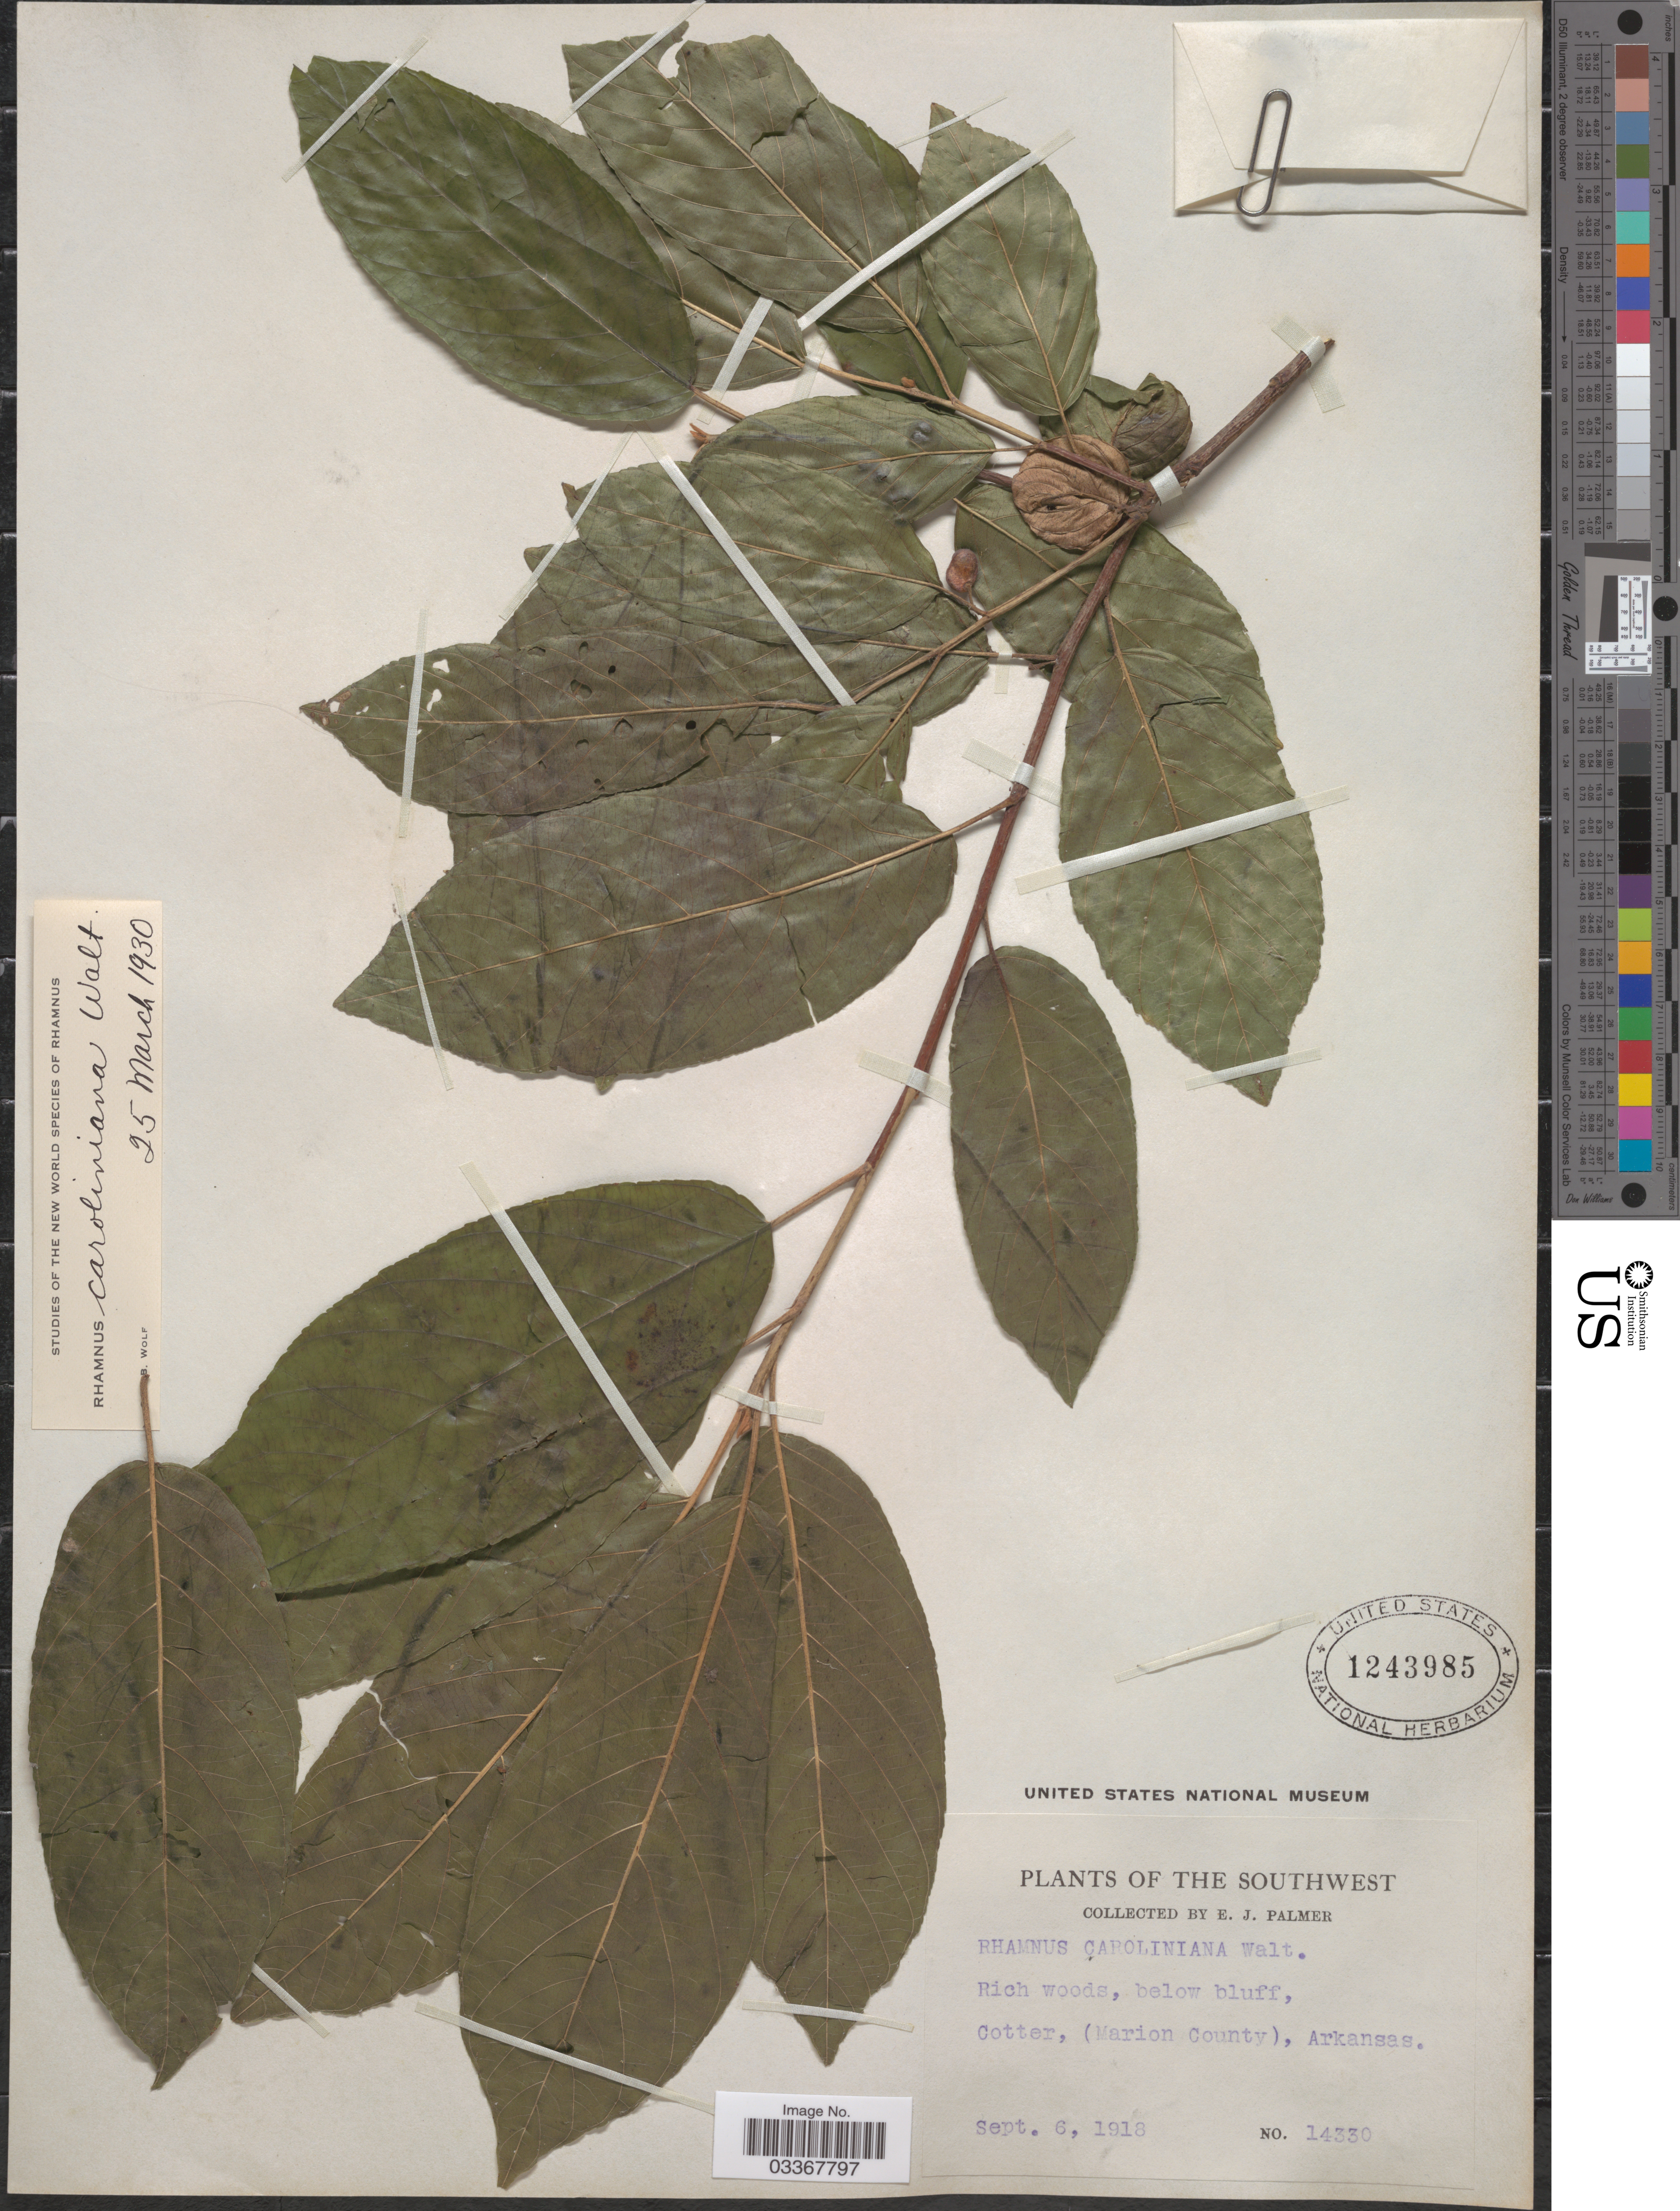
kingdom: Plantae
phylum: Tracheophyta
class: Magnoliopsida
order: Rosales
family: Rhamnaceae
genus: Frangula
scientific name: Frangula caroliniana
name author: (Walter) A. Gray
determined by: Strong, Mark T., (BOT), Smithsonian Institution - National Museum of Natural History (UNITED STATES)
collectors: E. J. Palmer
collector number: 14330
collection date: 1918-09-06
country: United States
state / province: Arkansas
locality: The Southwest, Cotter, (Marion County).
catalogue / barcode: US 1243985